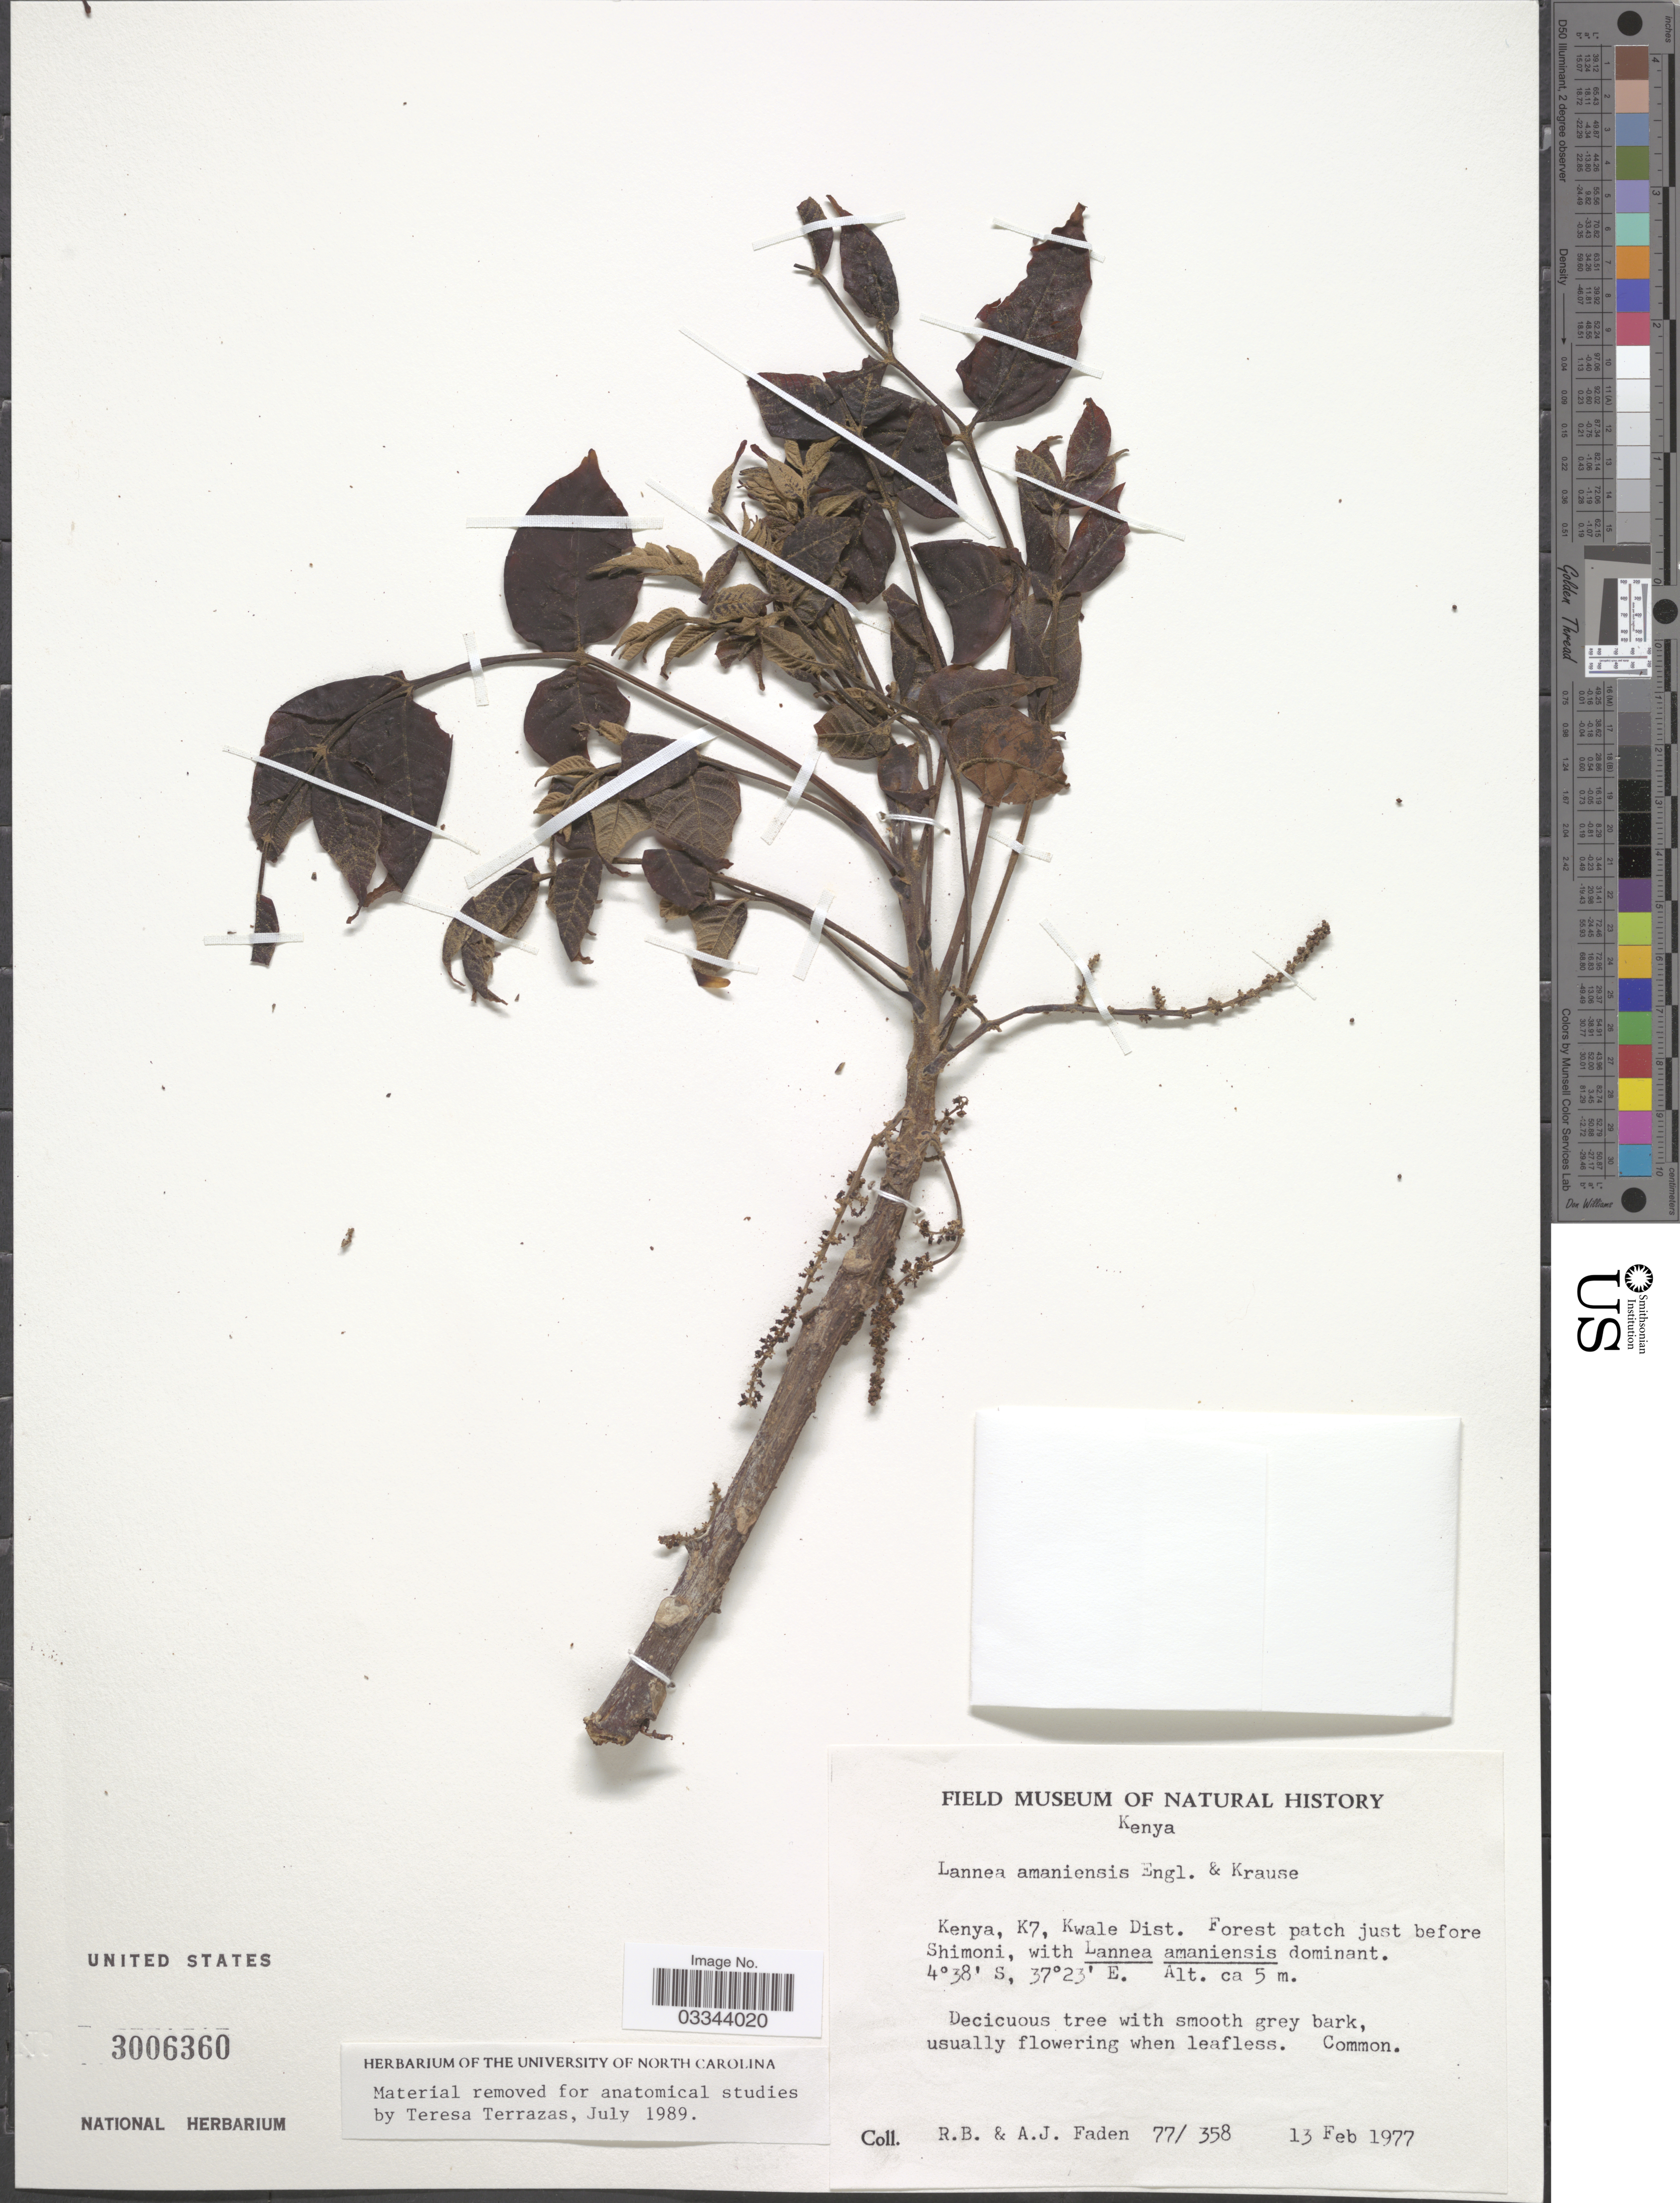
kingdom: Plantae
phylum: Tracheophyta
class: Magnoliopsida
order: Sapindales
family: Anacardiaceae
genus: Lannea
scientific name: Lannea amaniensis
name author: Engl. & K. Krause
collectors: R. B. Faden & A. J. Faden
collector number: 77/358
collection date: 1977-02-13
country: Kenya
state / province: Kwale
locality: K7, Kwale District, Galu, Forest patch just before Shimoni.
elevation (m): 5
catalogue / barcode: US 3006360